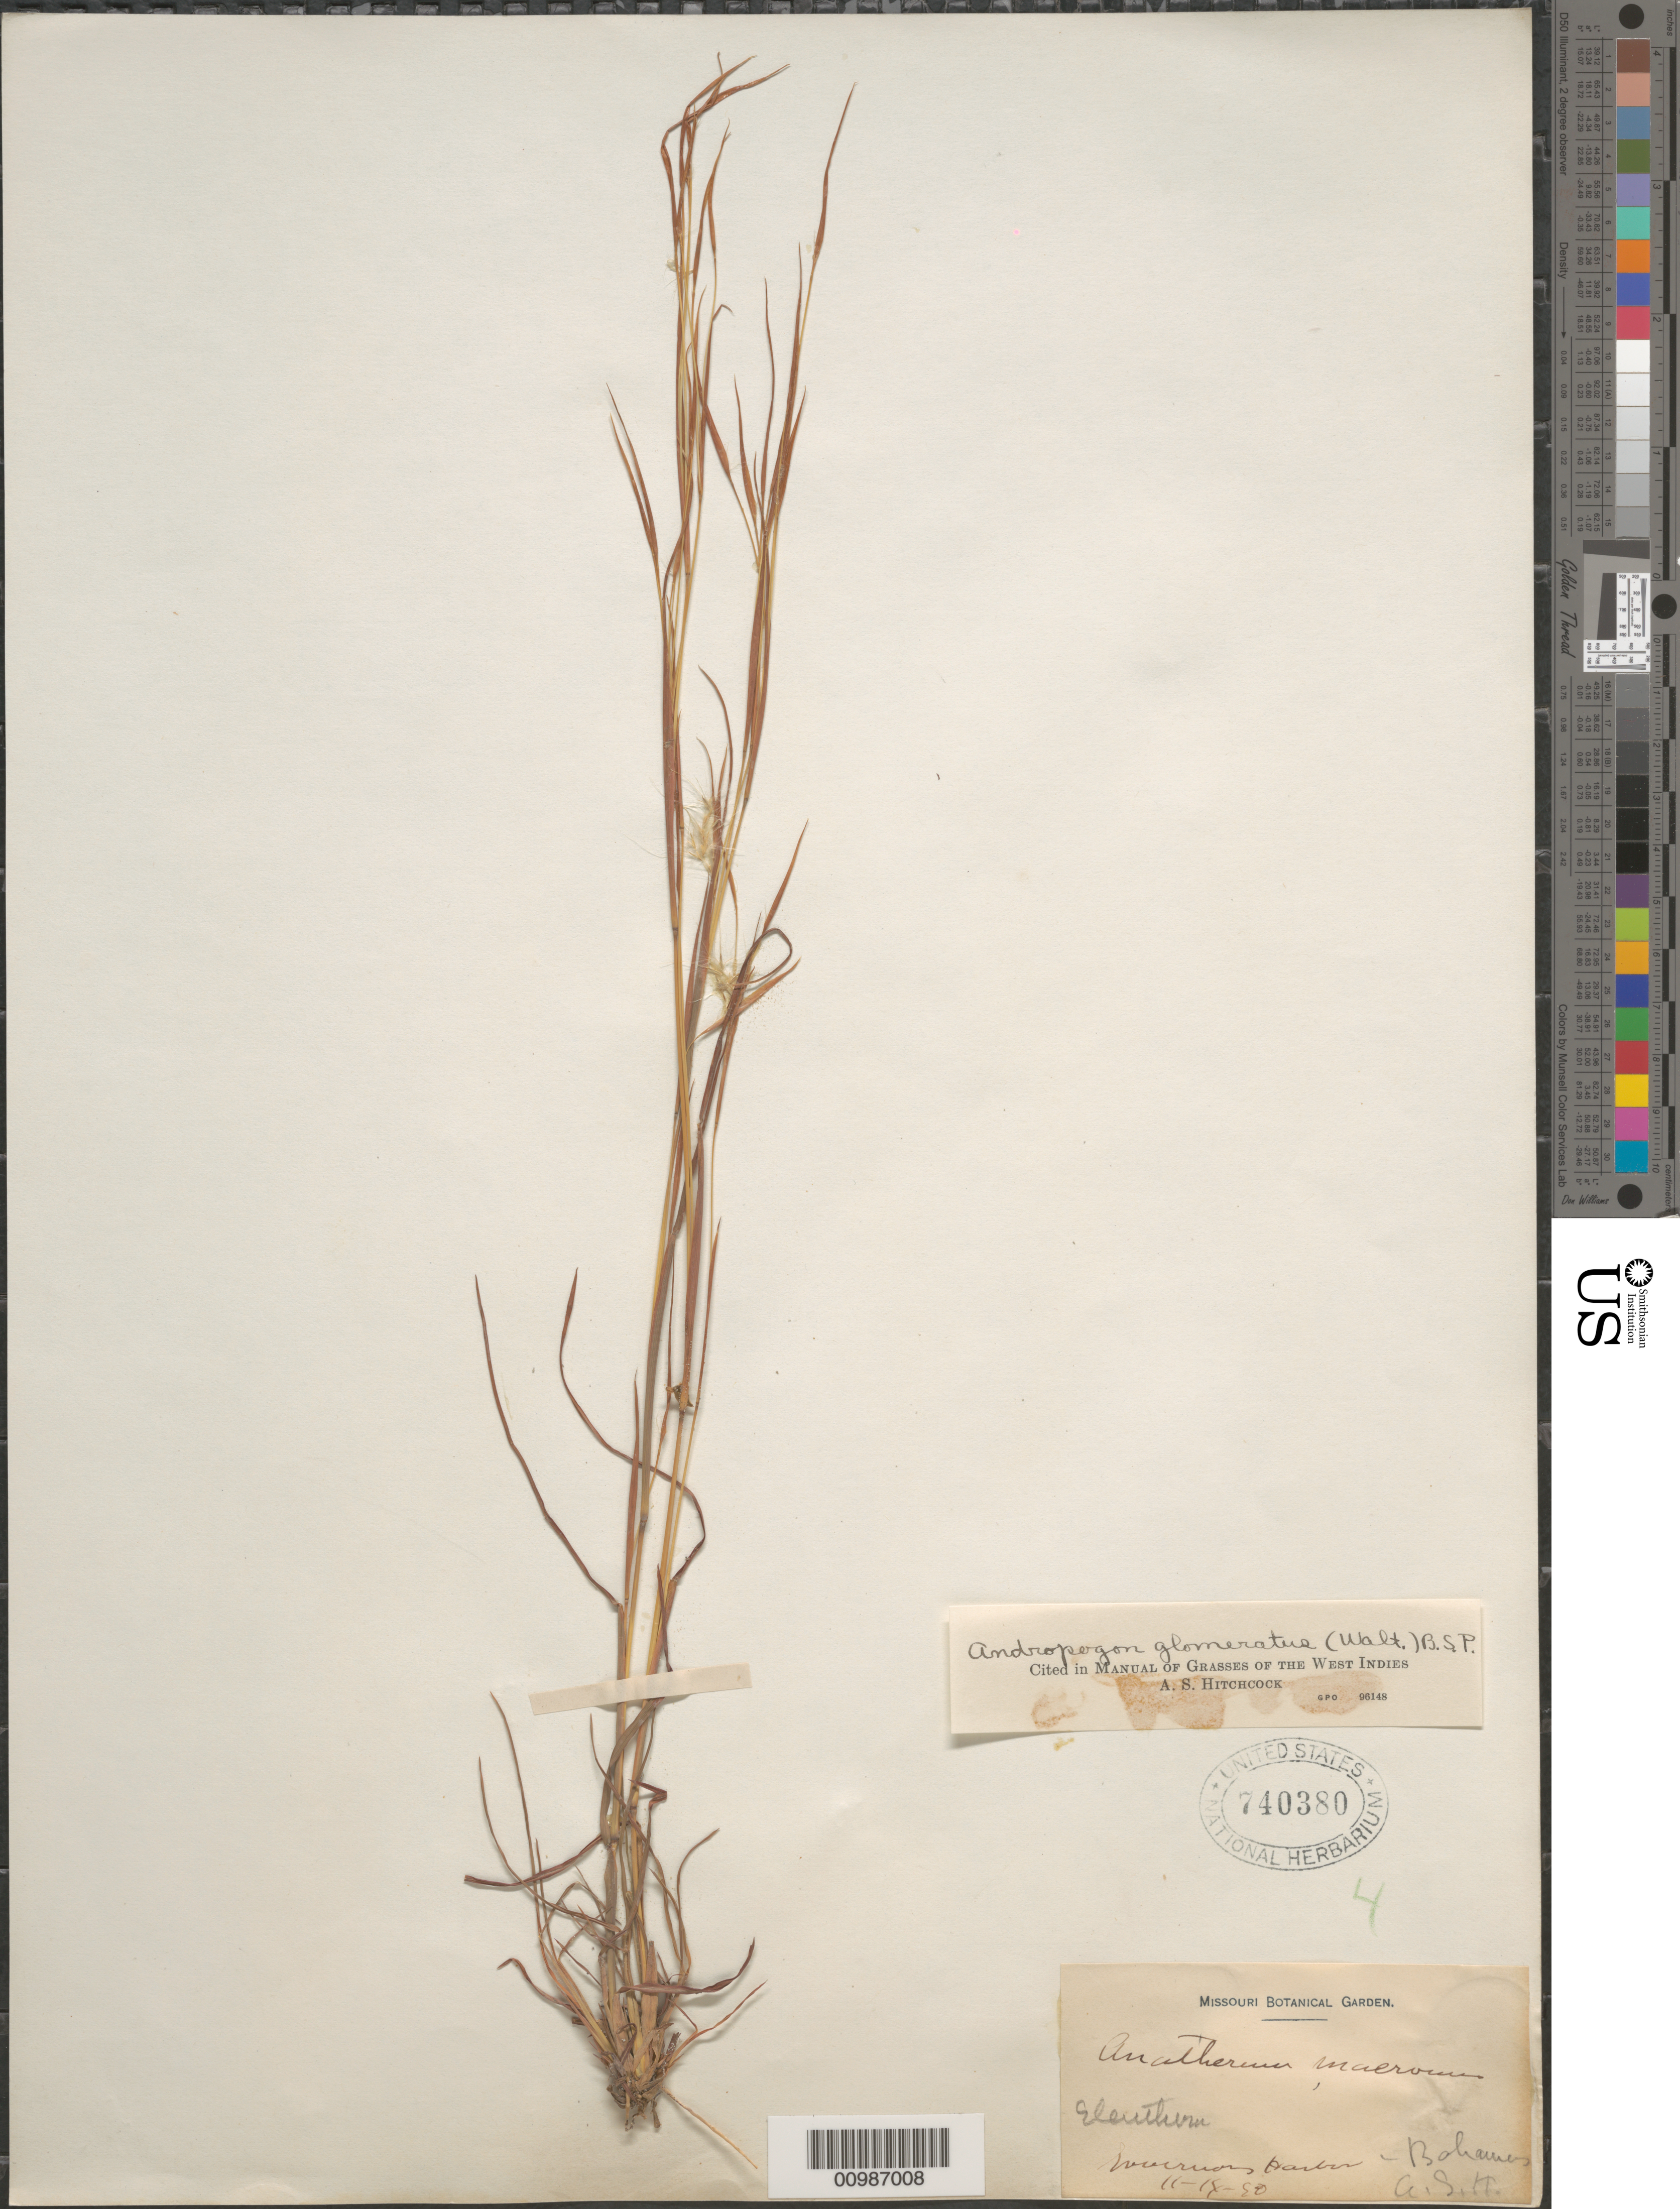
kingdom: Plantae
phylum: Tracheophyta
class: Liliopsida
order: Poales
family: Poaceae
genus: Andropogon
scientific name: Andropogon glomeratus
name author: (Walter) Britton, Stearns & Poggenb.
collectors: A. S. Hitchcock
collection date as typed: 14 Nov 1890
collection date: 1890-11-14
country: Bahamas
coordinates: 0 N, 0 E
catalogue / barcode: US 740380